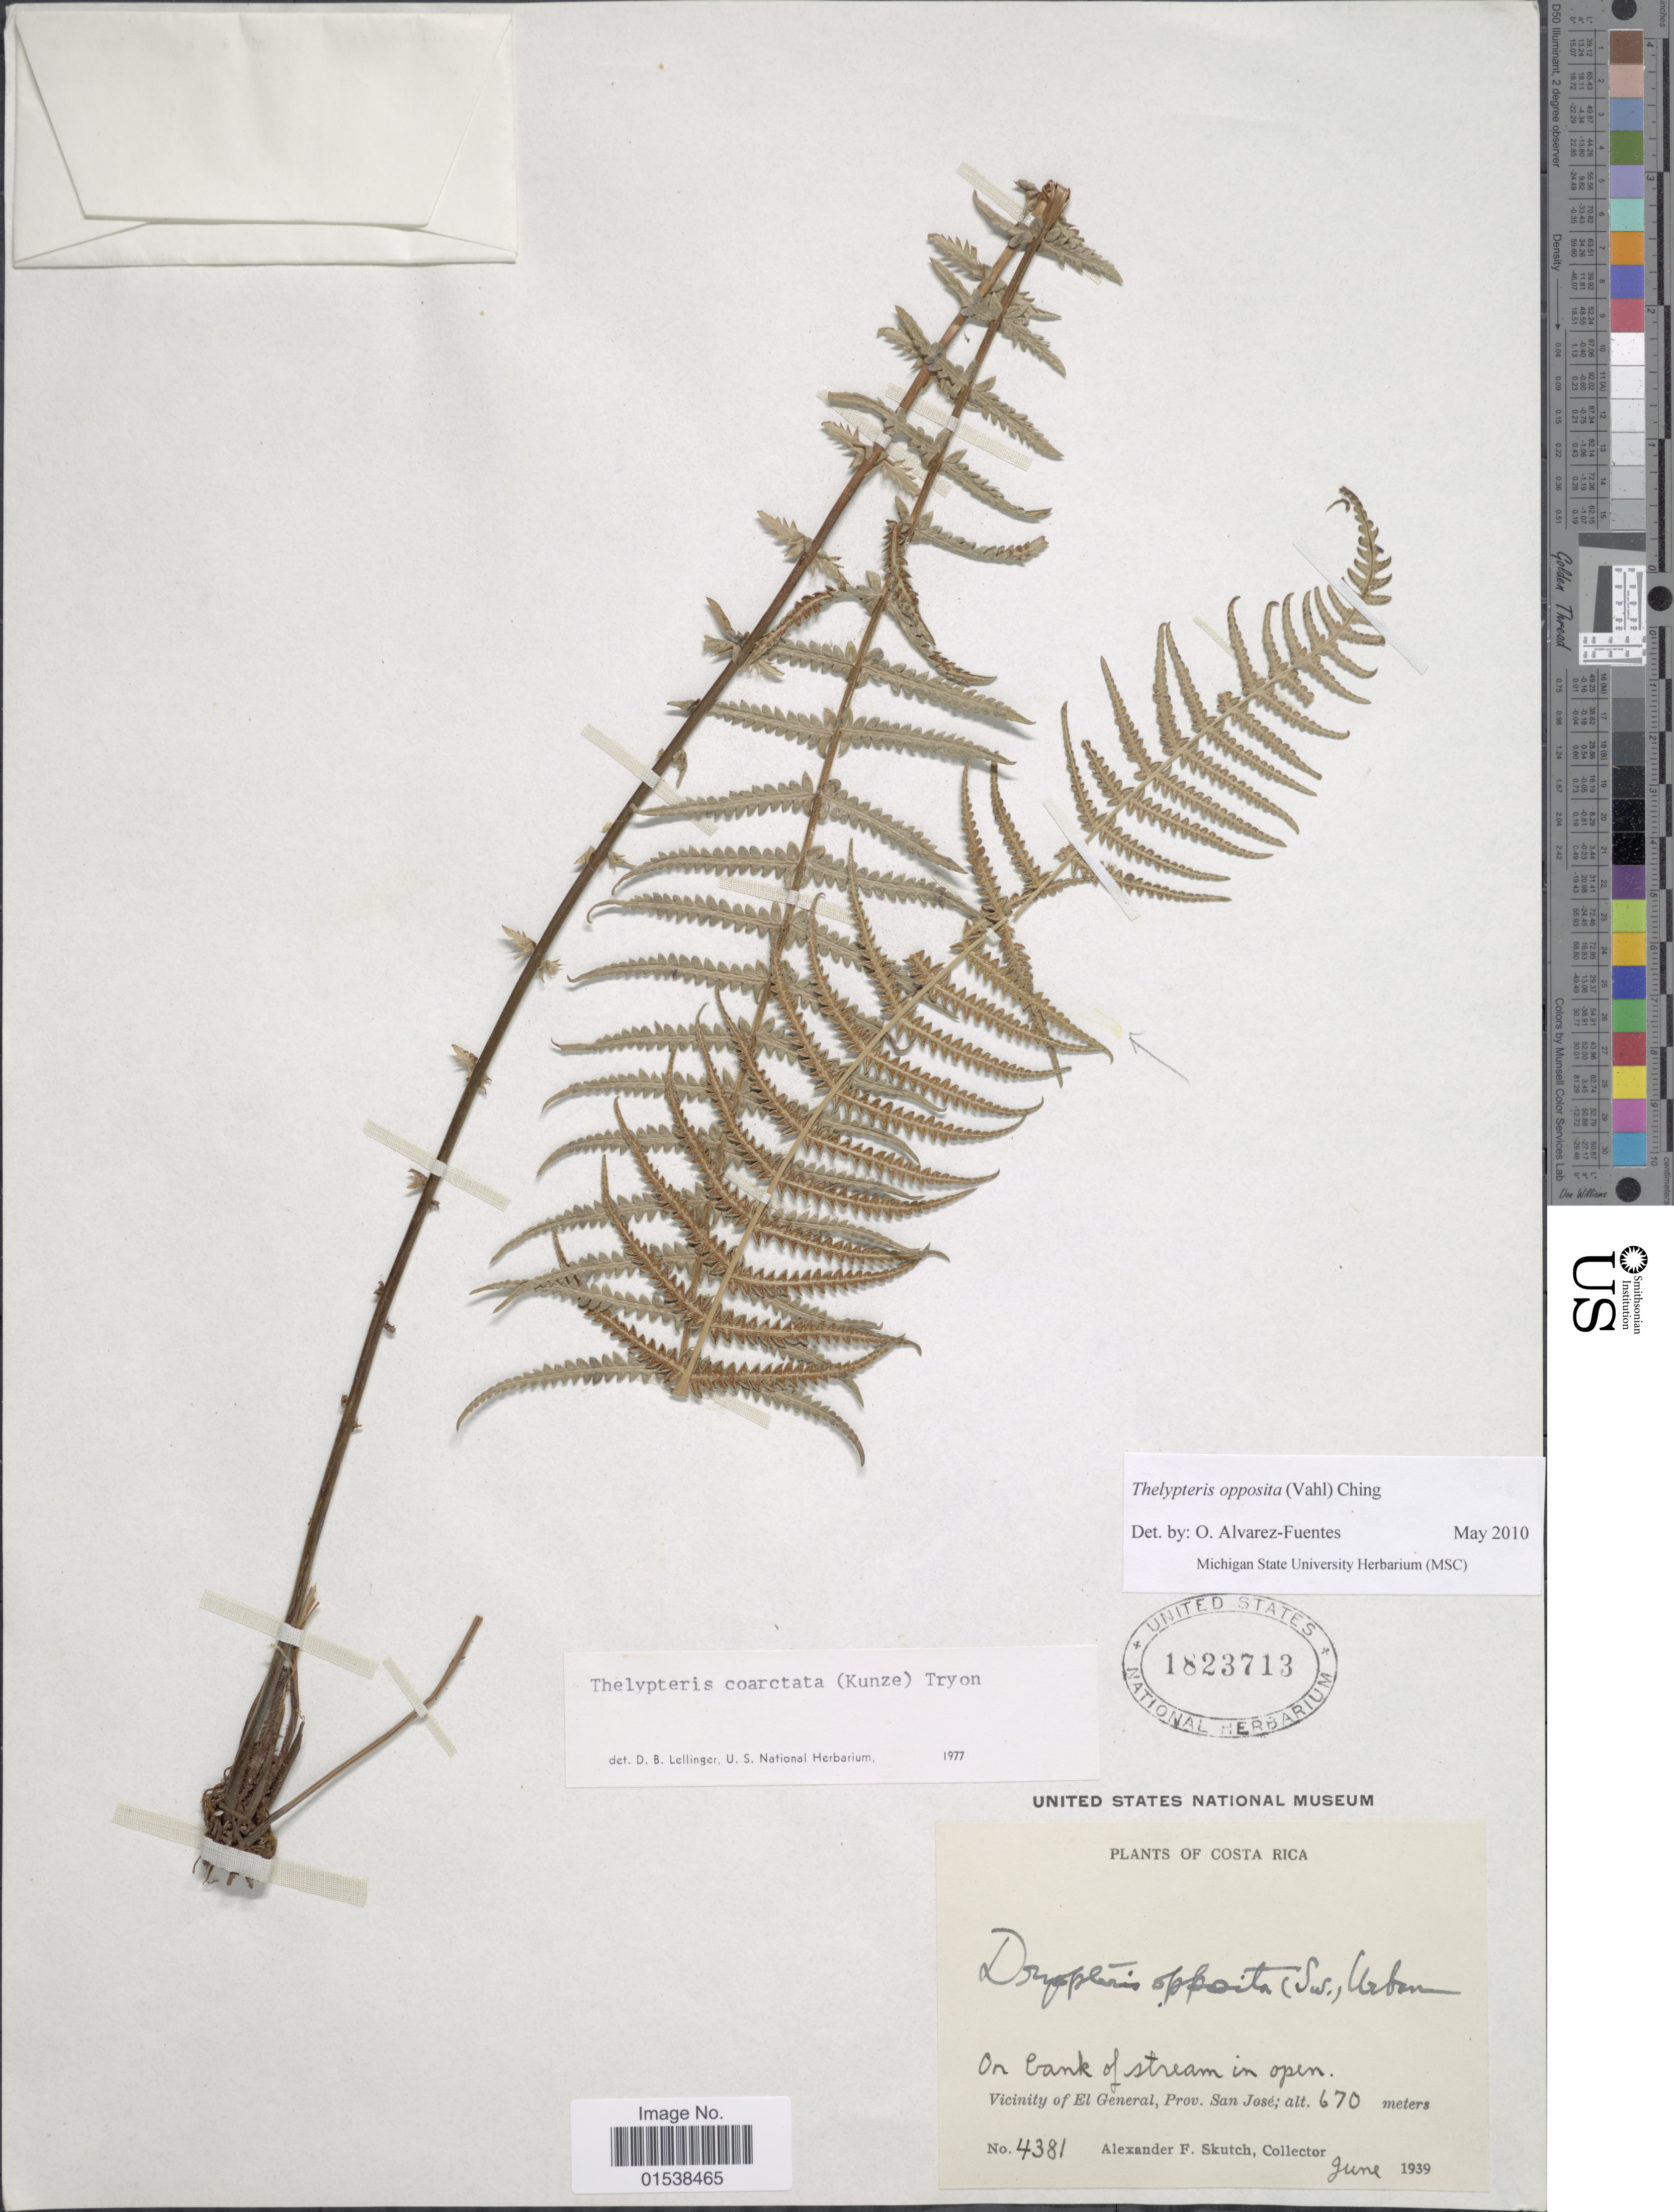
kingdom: Plantae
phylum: Tracheophyta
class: Polypodiopsida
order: Polypodiales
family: Thelypteridaceae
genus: Amauropelta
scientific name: Amauropelta opposita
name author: (Vahl) Pic. Serm.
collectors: A. F. Skutch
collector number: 4381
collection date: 1939-06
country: Costa Rica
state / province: San José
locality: Vicinity of El General, Prov. San Jose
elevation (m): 670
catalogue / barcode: US 1823713